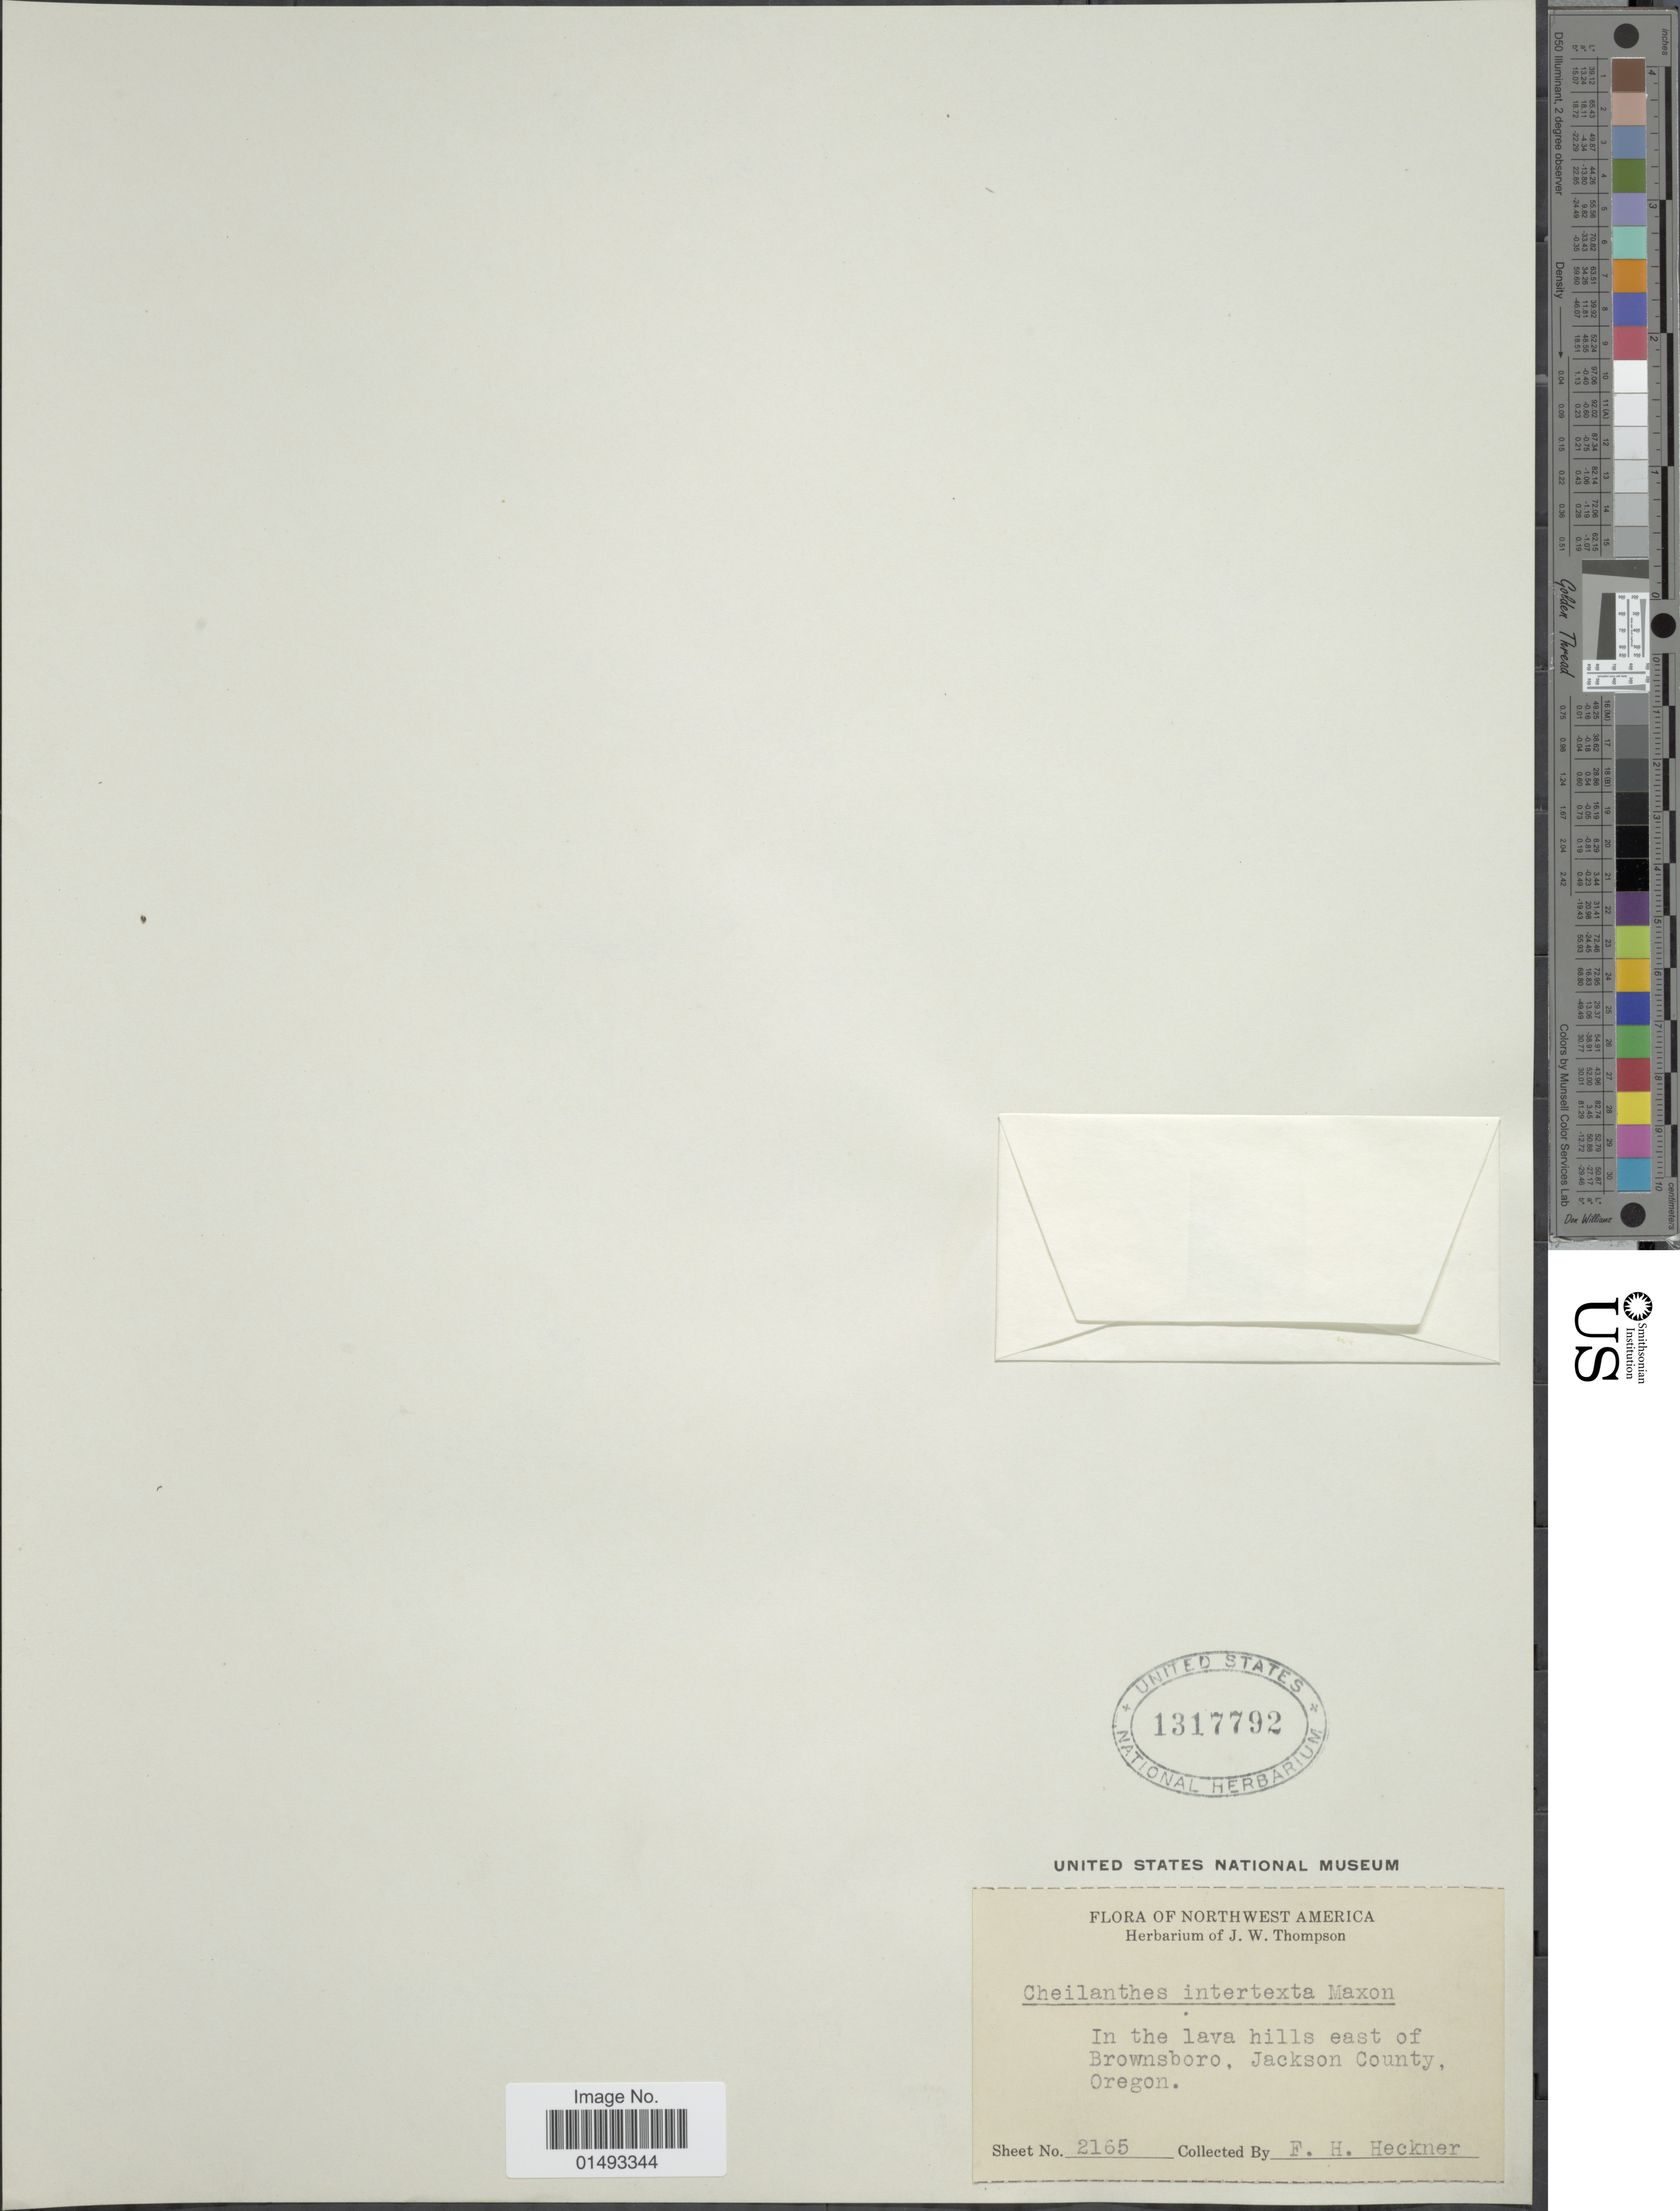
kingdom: Plantae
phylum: Tracheophyta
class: Polypodiopsida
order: Polypodiales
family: Pteridaceae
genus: Myriopteris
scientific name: Myriopteris intertexta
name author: (Maxon) Grusz & Windham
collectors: F. Heckner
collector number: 2165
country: United States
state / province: Oregon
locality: Northwest America, In the lava hills east of Brownsboro, Jackson County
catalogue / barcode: US 1317792